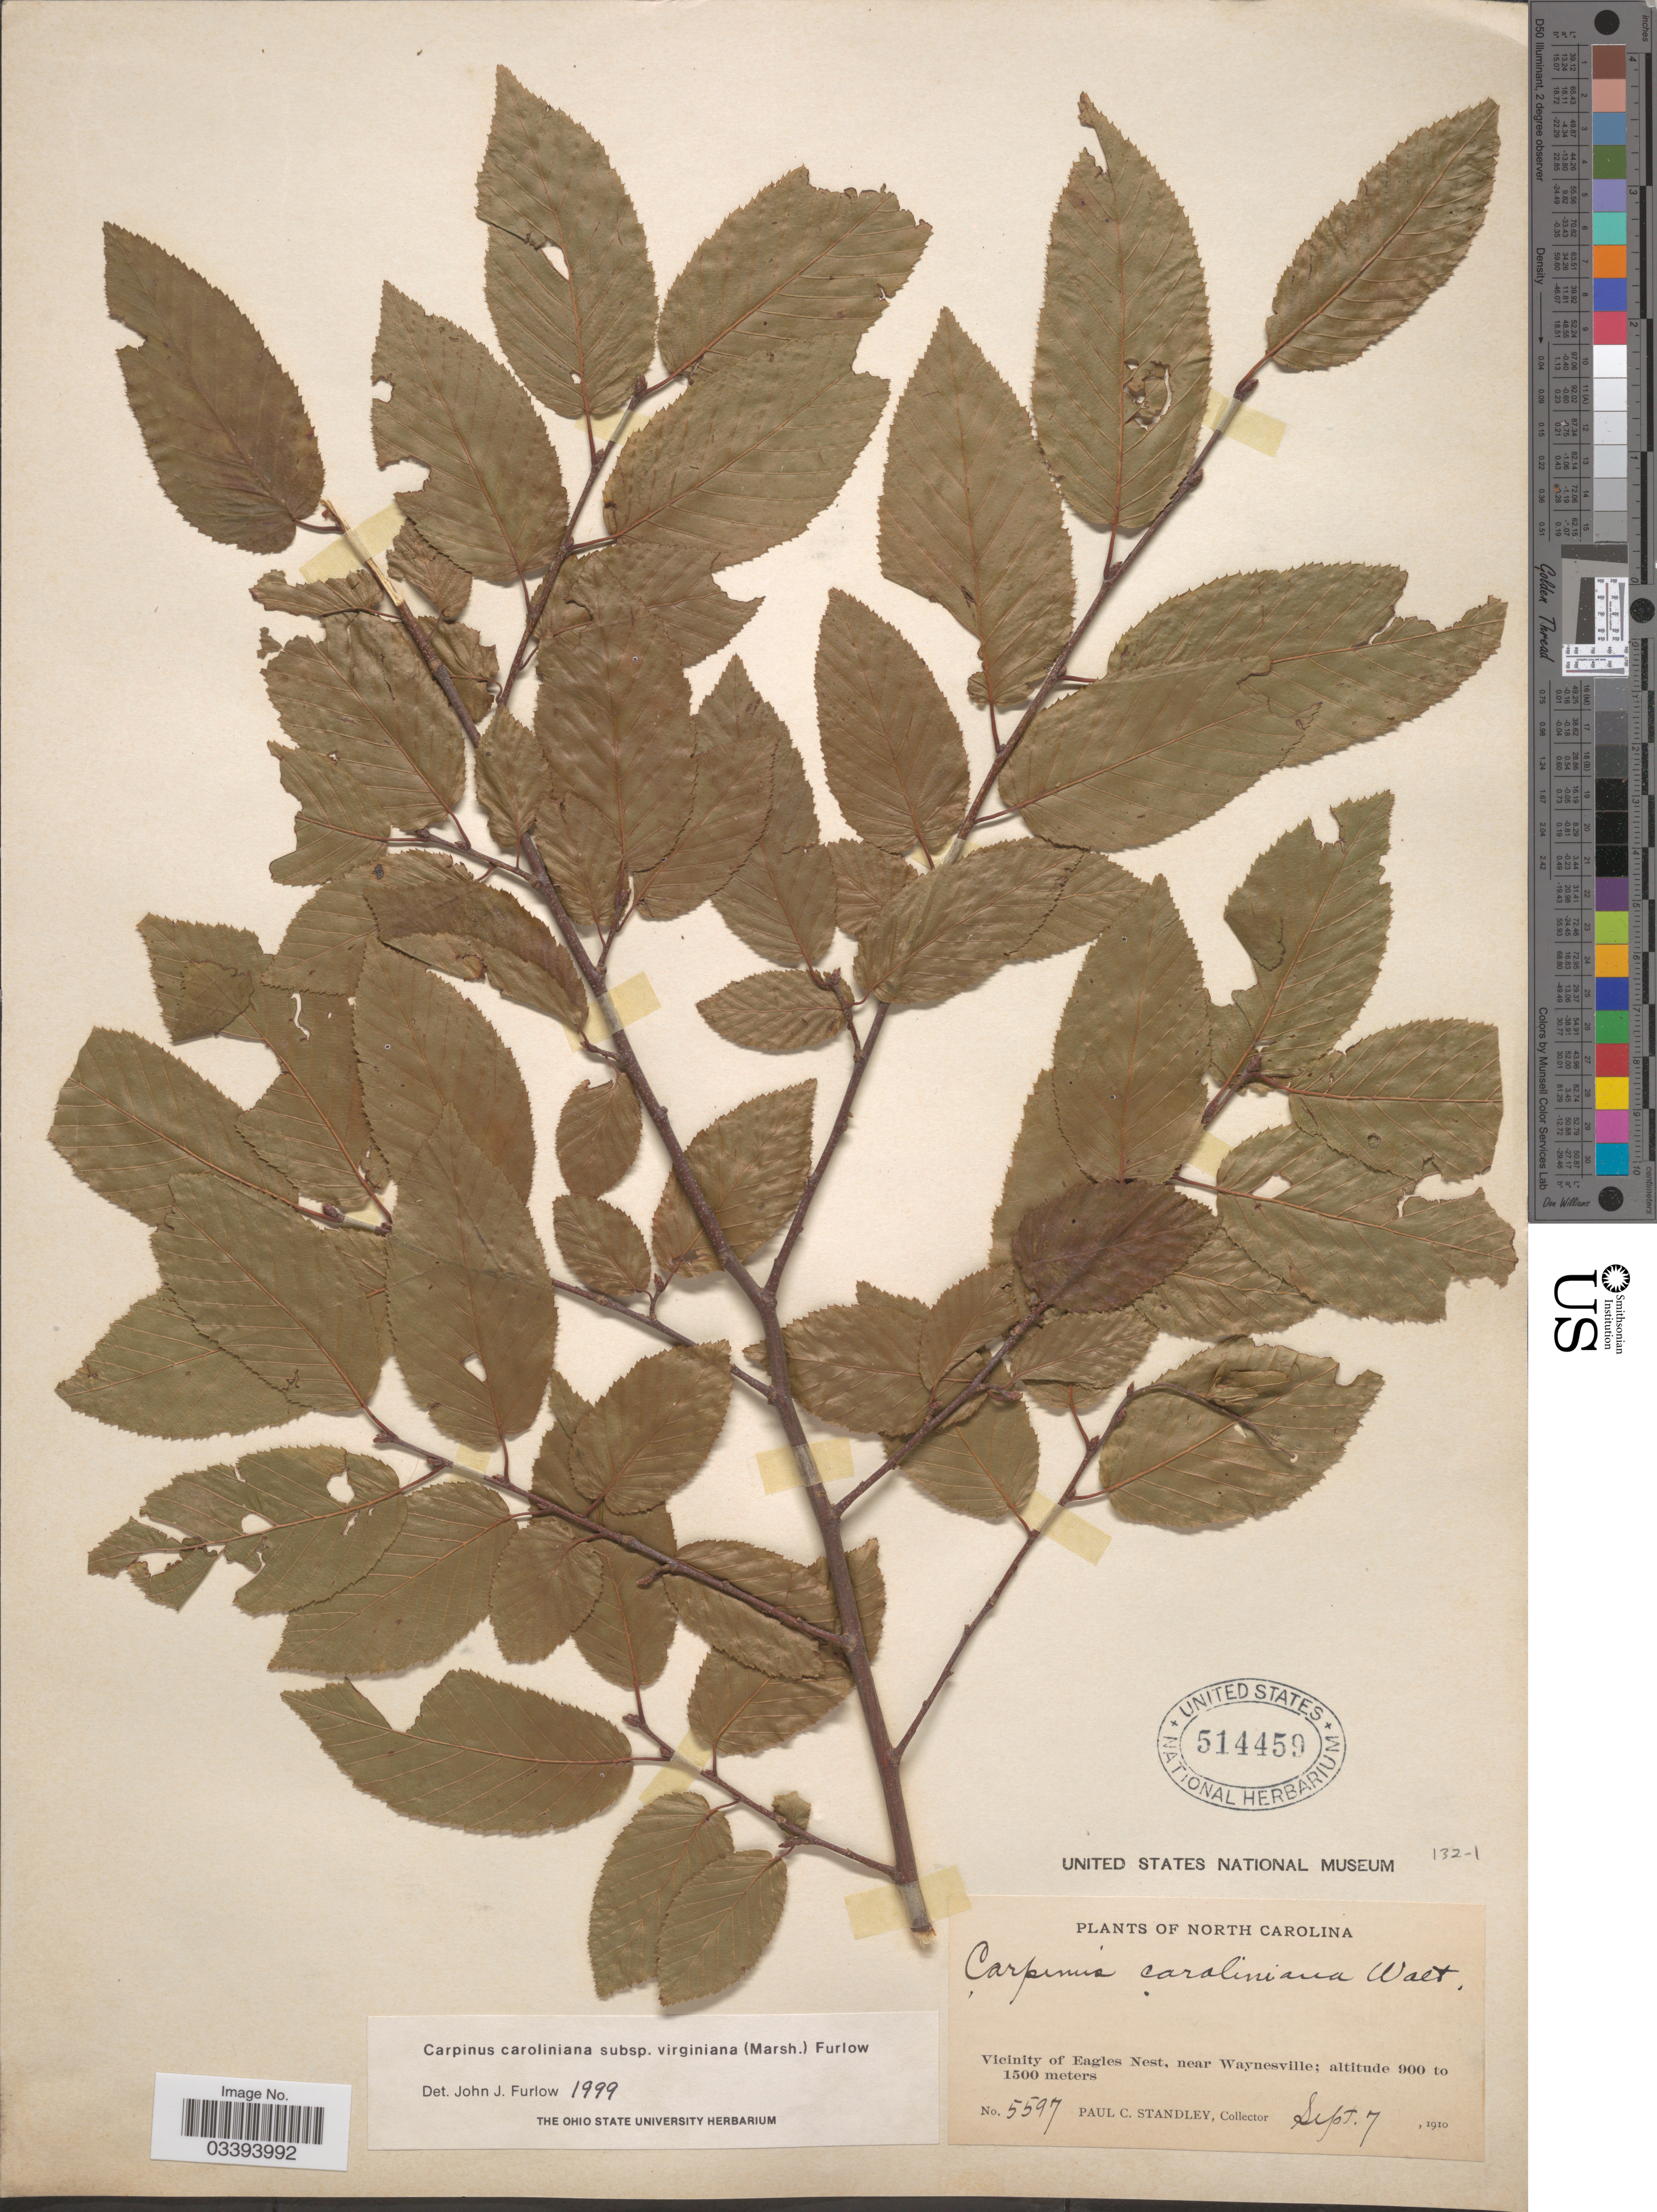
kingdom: Plantae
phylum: Tracheophyta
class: Magnoliopsida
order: Fagales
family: Betulaceae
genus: Carpinus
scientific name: Carpinus caroliniana subsp. virginiana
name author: (Marshall) Furlow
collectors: P. C. Standley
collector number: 5597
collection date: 1910-09-07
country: United States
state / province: North Carolina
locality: Vicinity of Eagles Nest, near Waynesville.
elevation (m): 900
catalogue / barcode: US 514459